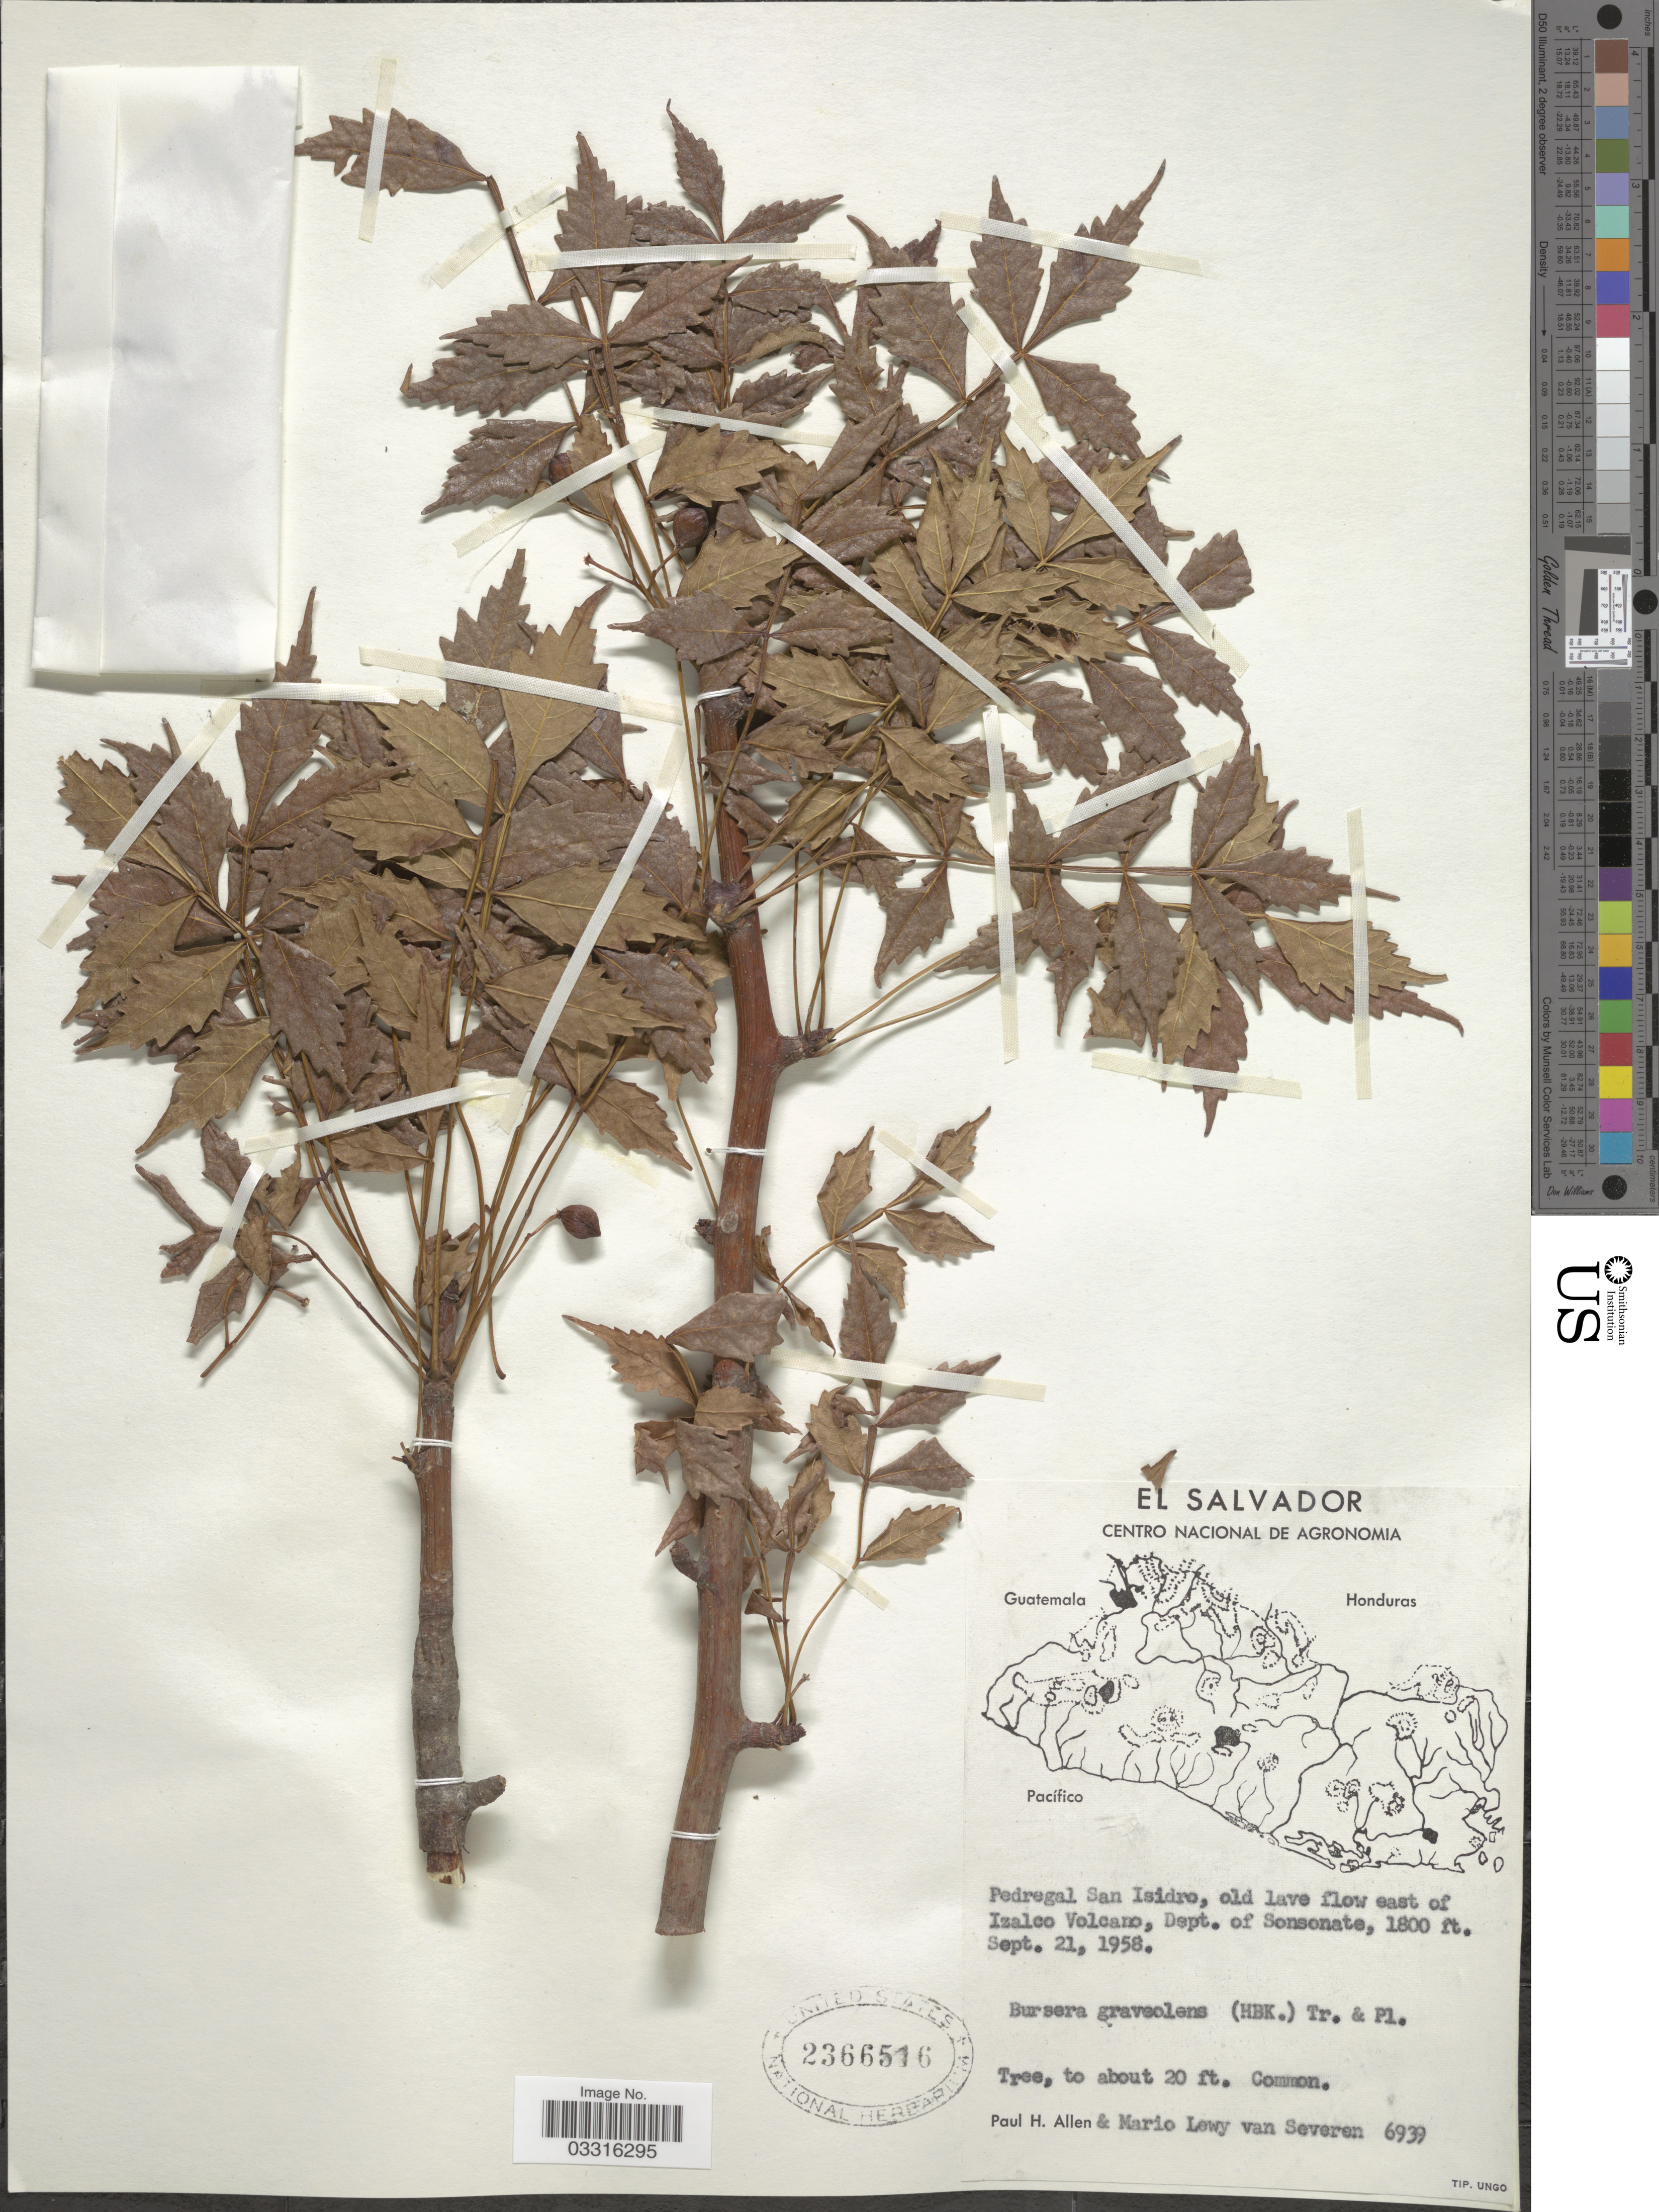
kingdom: Plantae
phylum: Tracheophyta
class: Magnoliopsida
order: Sapindales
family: Burseraceae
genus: Bursera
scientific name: Bursera graveolens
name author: (Kunth) Triana & Planch.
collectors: P. H. Allen & M. Van Severen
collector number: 6939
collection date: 1958-09-21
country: El Salvador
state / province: Sonsonate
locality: Pedregal San Isidro, old lava flow east of Izalco Volcano, Dept. of Sonsonate.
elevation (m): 549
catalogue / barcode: US 2366516